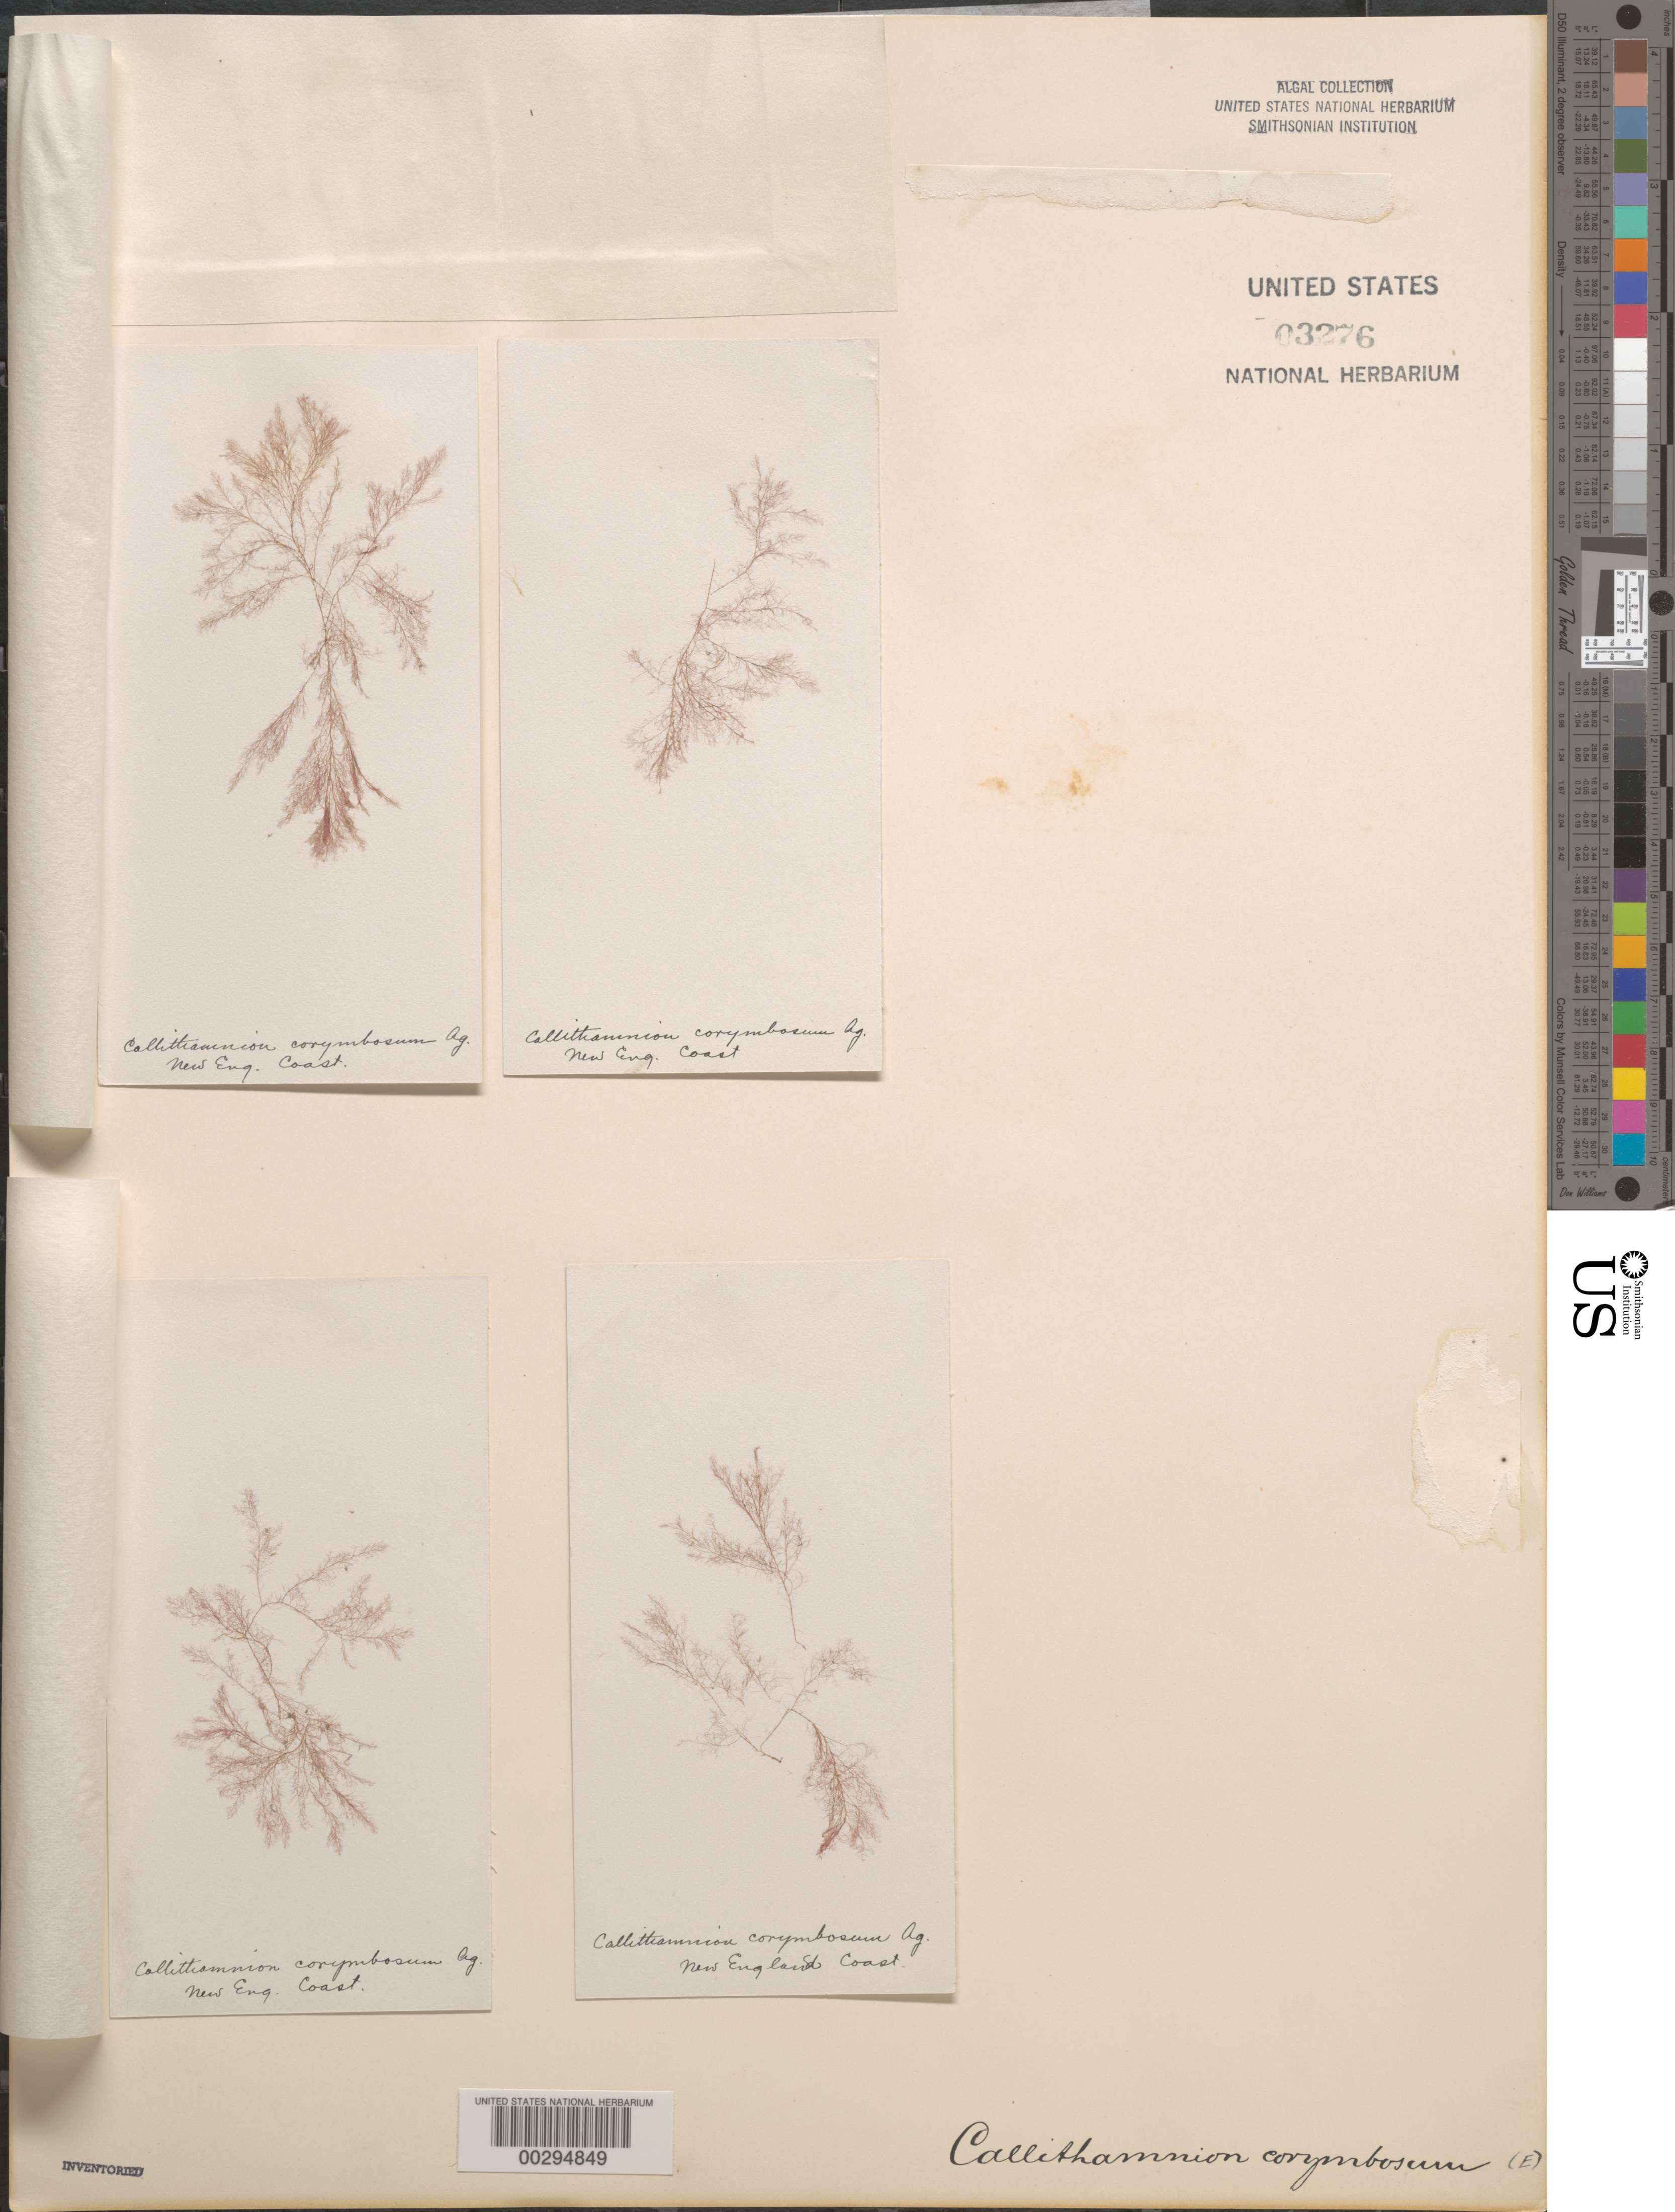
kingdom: Plantae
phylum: Rhodophyta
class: Florideophyceae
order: Ceramiales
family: Callithamniaceae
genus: Callithamnion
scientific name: Callithamnion corymbosum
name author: (Sm.) Lyngb.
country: United States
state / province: New England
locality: Coast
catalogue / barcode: US 3276